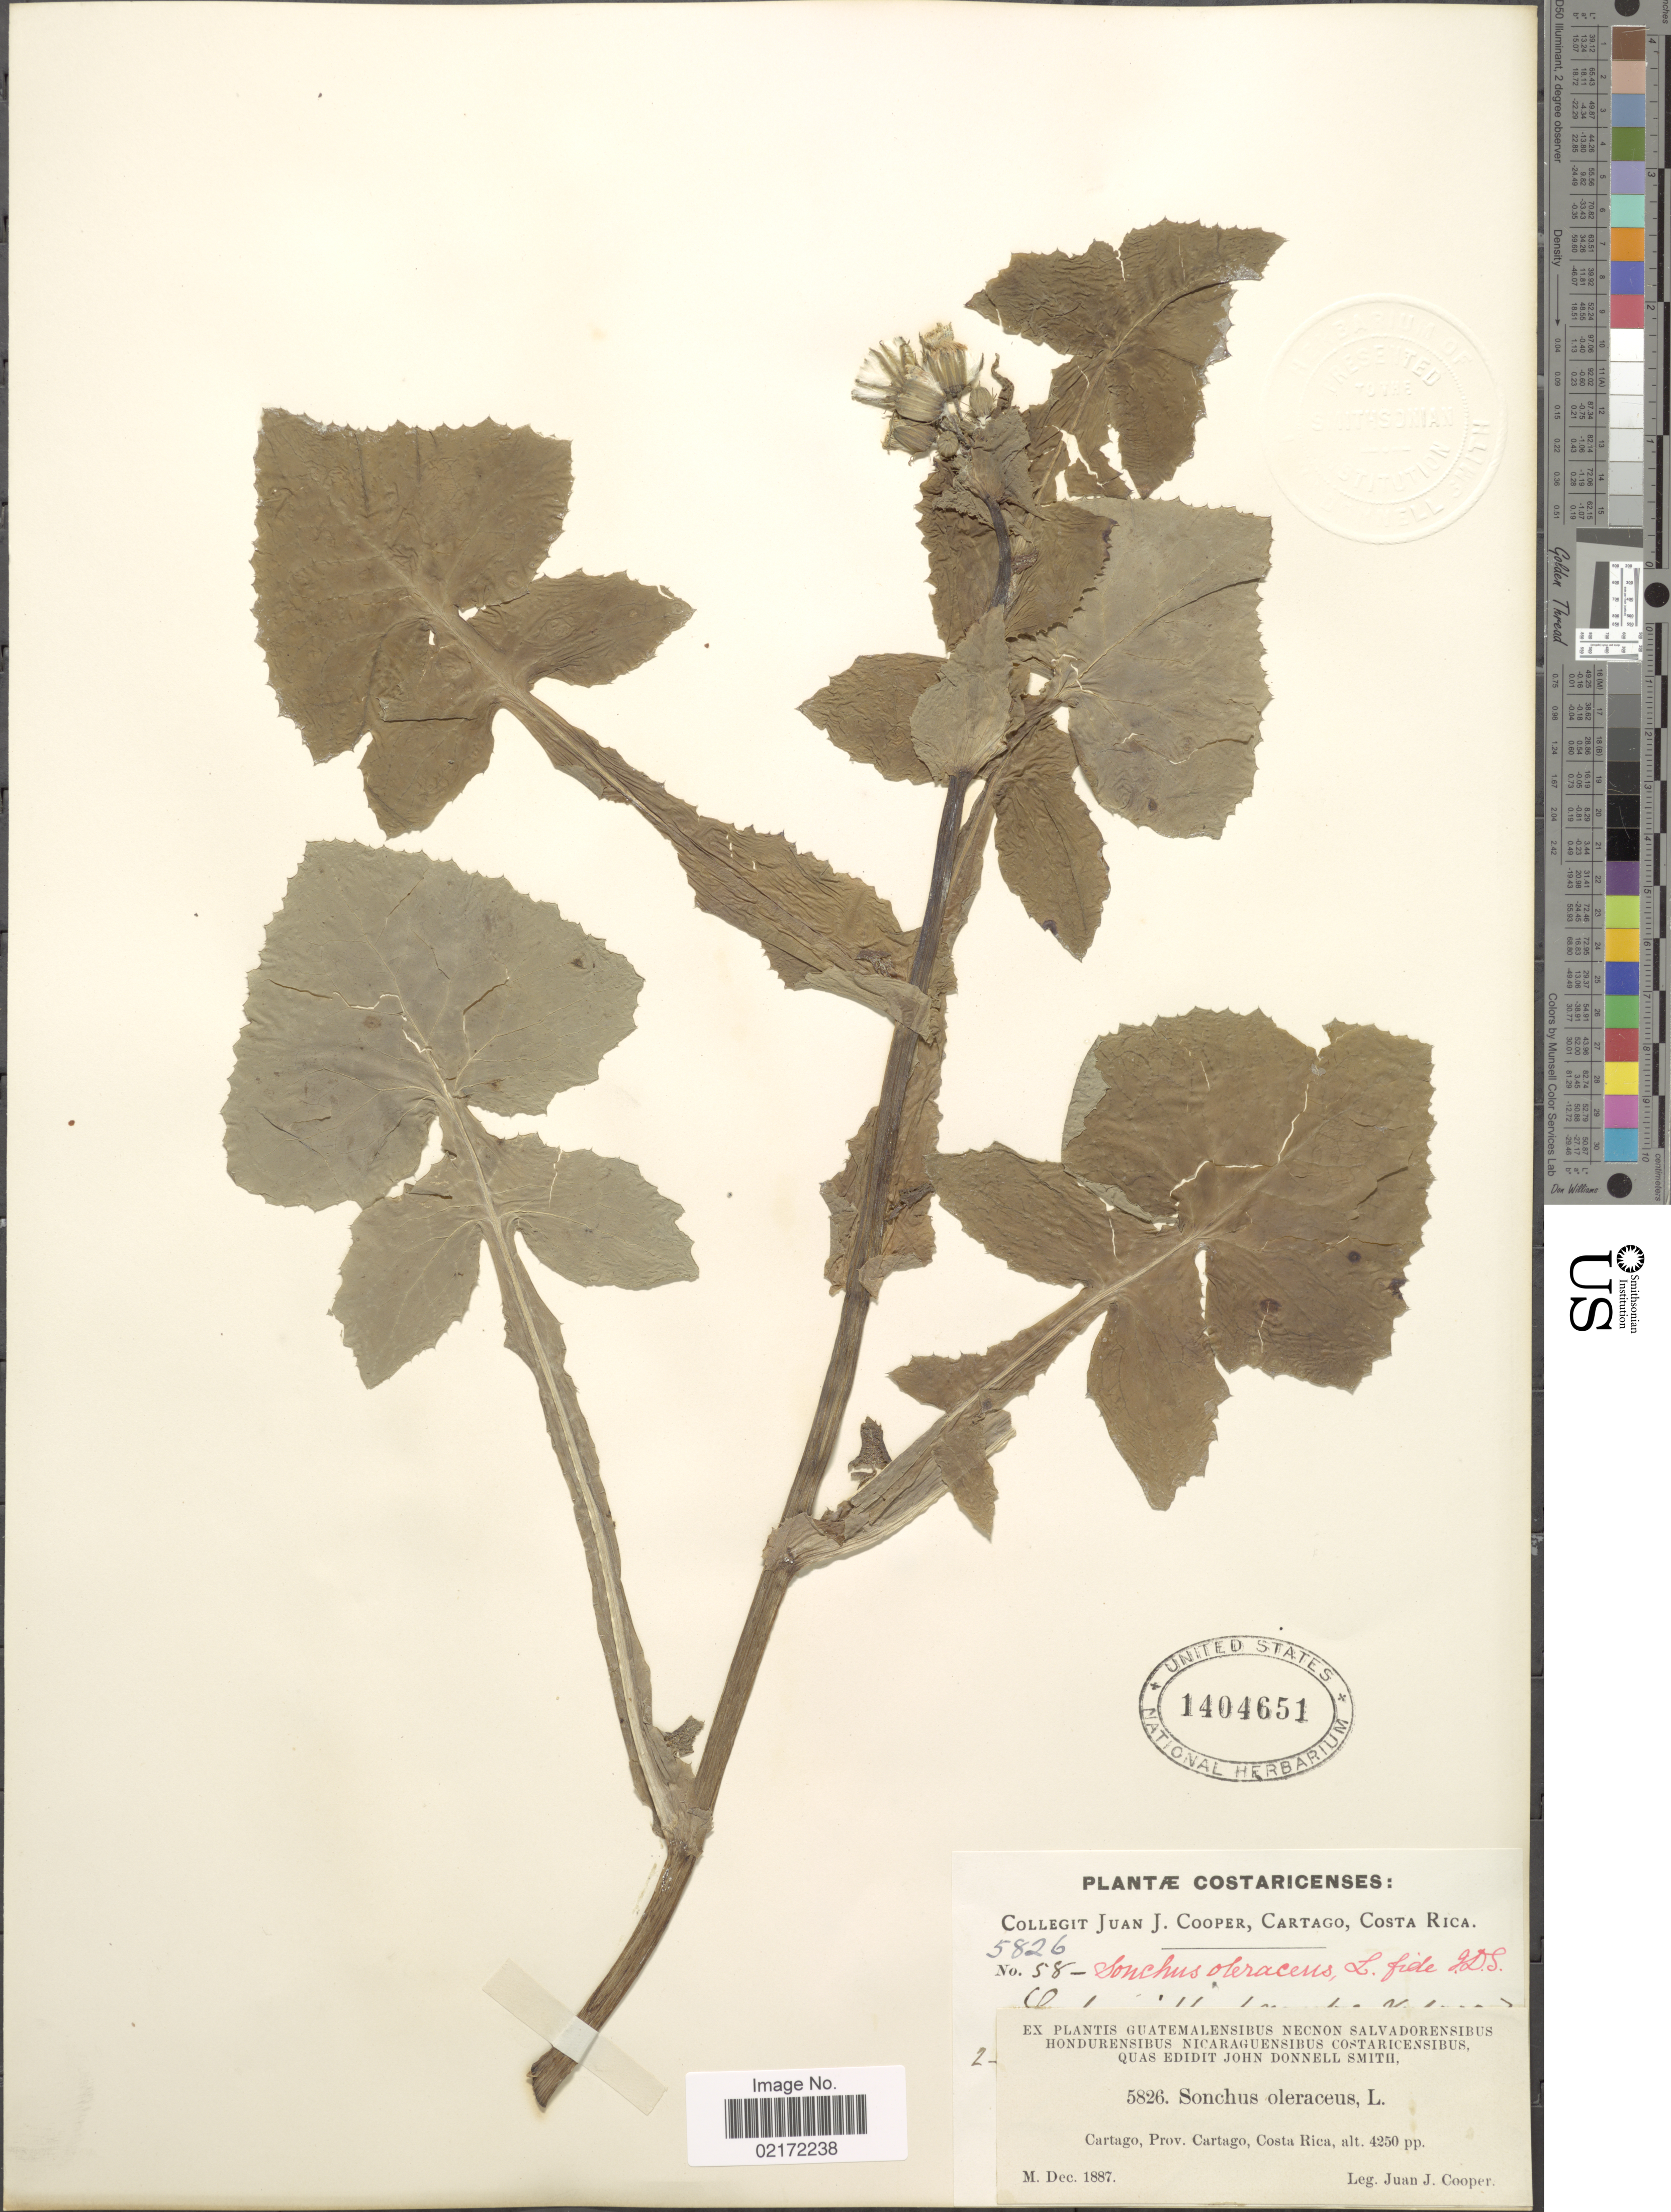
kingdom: Plantae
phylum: Tracheophyta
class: Magnoliopsida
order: Asterales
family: Asteraceae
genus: Sonchus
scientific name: Sonchus oleraceus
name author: L.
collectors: J. J. Cooper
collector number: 5826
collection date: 1887-12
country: Costa Rica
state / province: Cartago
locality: Cartago, Prov. Cartago, Costa Rica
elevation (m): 1295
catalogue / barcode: US 1404651